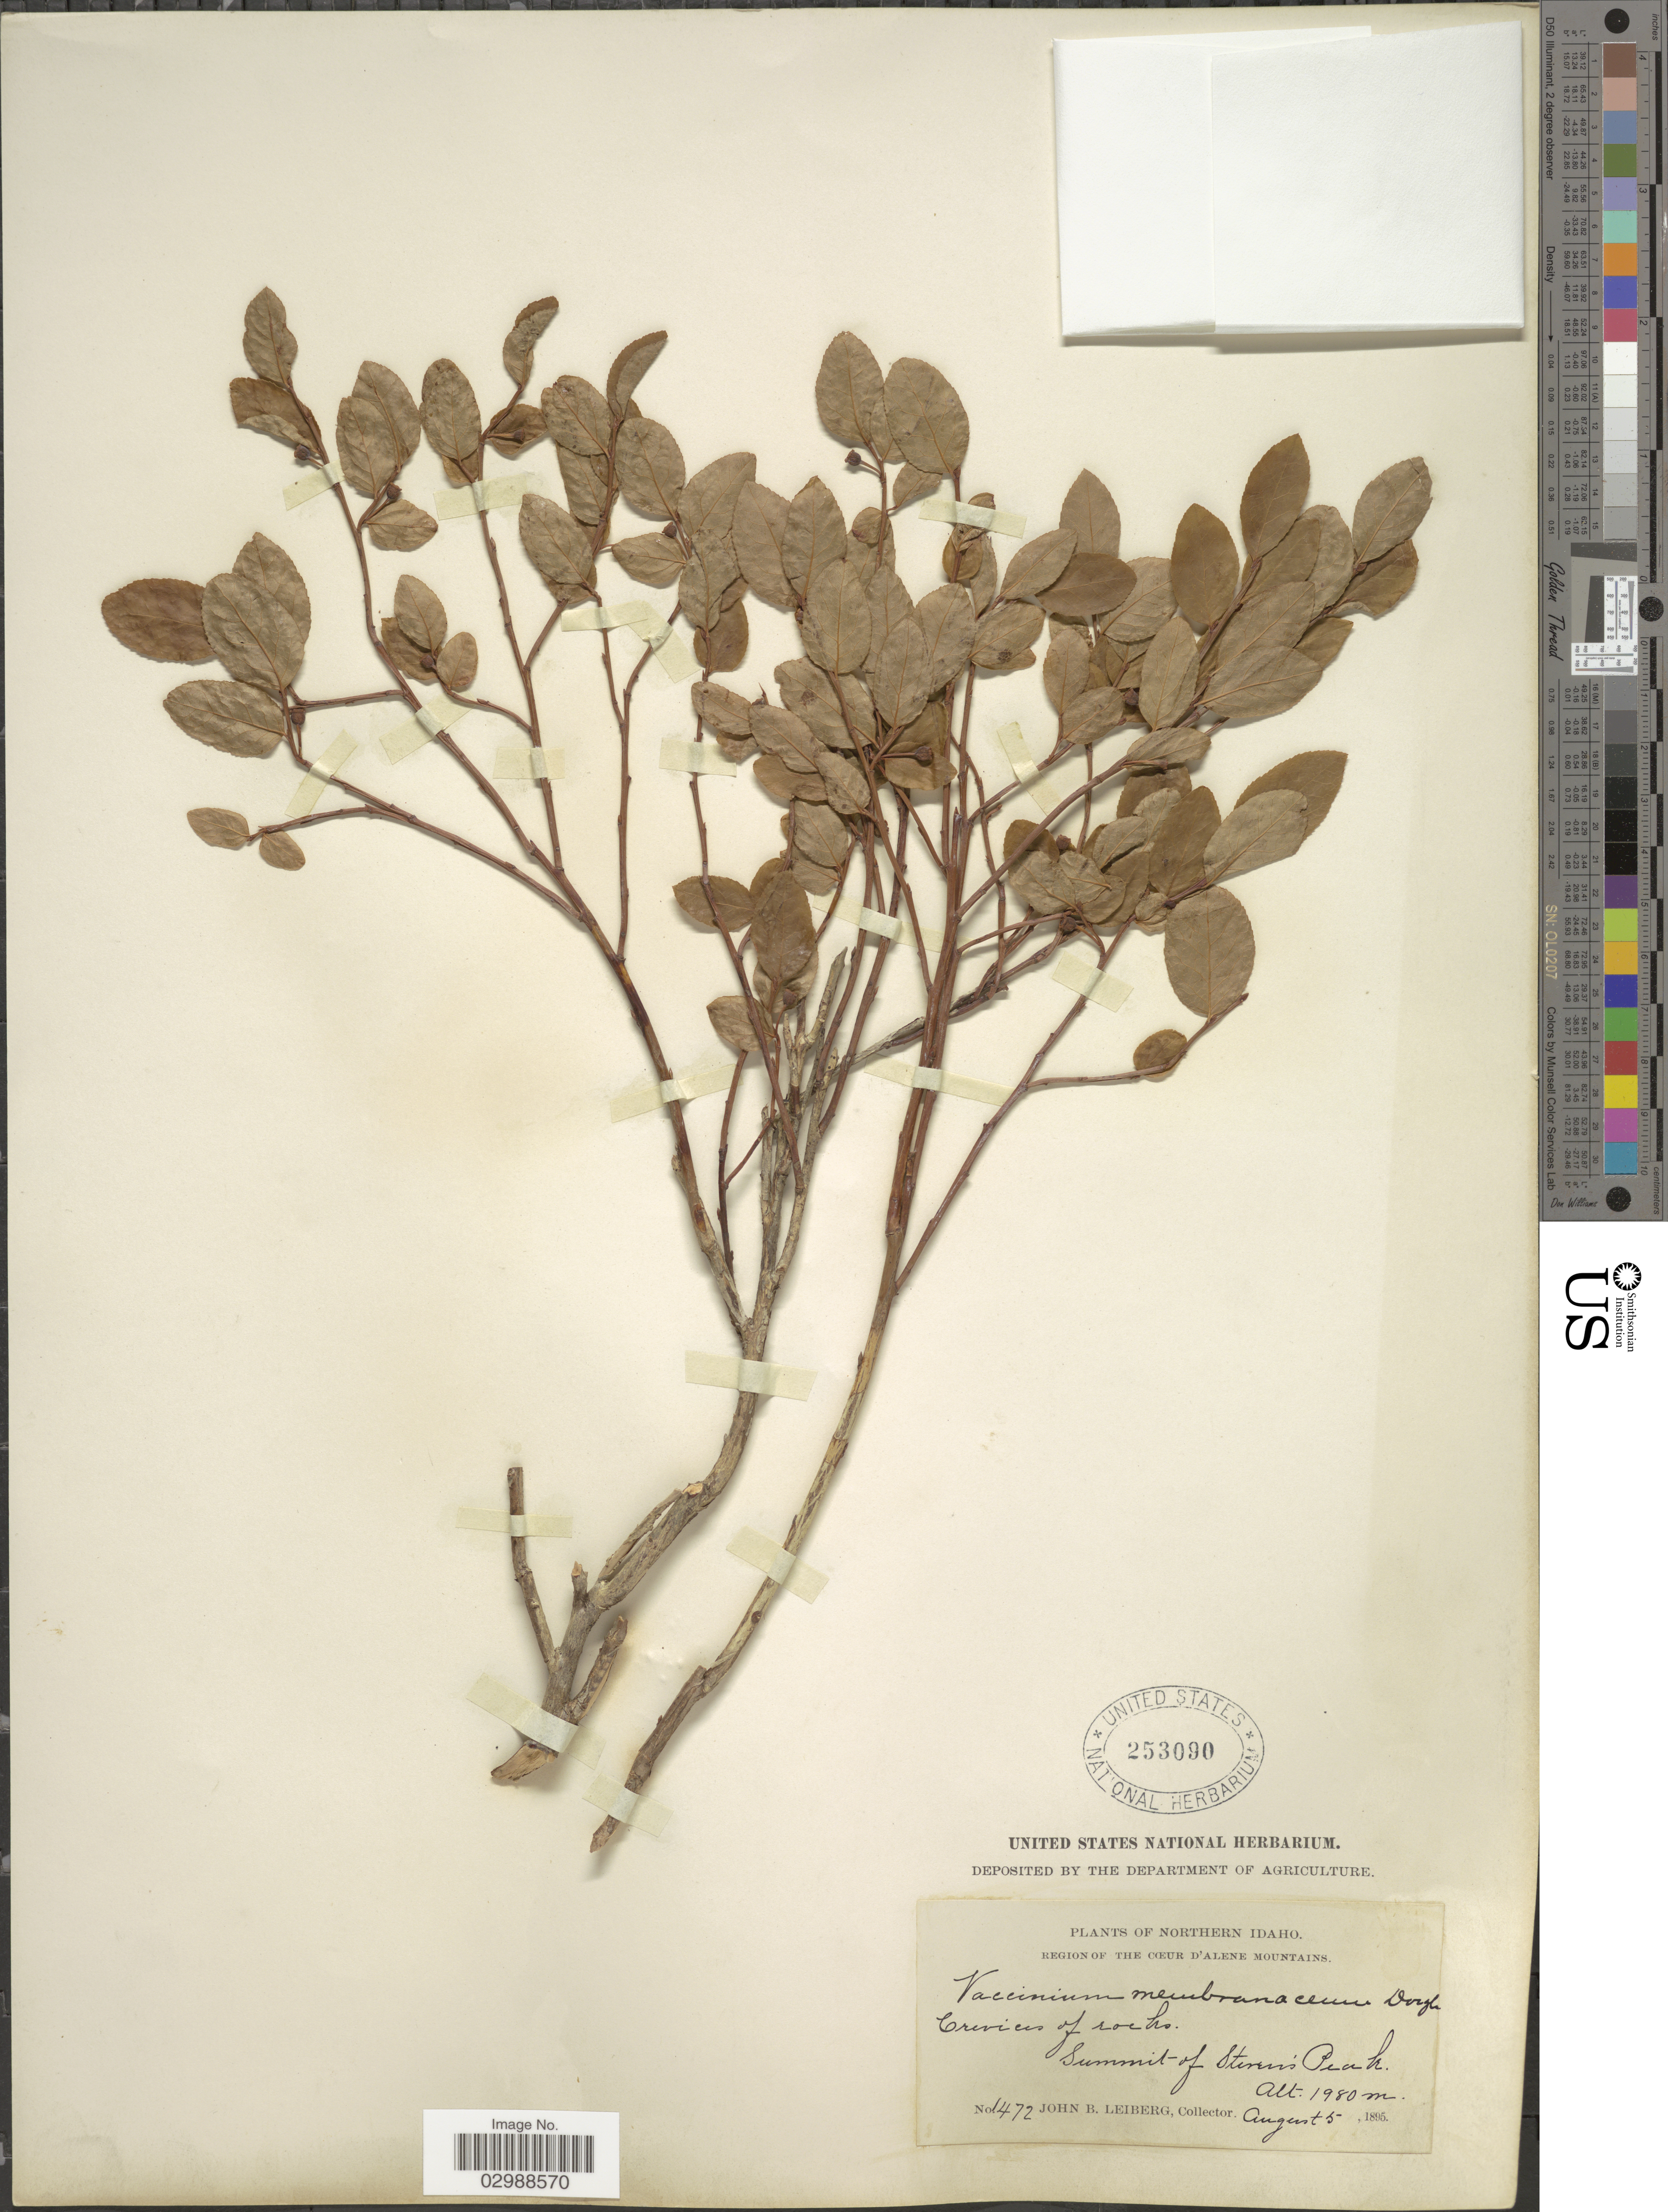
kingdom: Plantae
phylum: Tracheophyta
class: Magnoliopsida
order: Ericales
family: Ericaceae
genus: Vaccinium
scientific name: Vaccinium membranaceum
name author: Douglas ex Torr.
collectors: J. B. Leiberg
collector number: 1472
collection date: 1895-08-05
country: United States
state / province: Idaho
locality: Northern Idaho, Crevices of rocks, Summit of Steven's Peak.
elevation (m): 1980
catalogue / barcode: US 253090